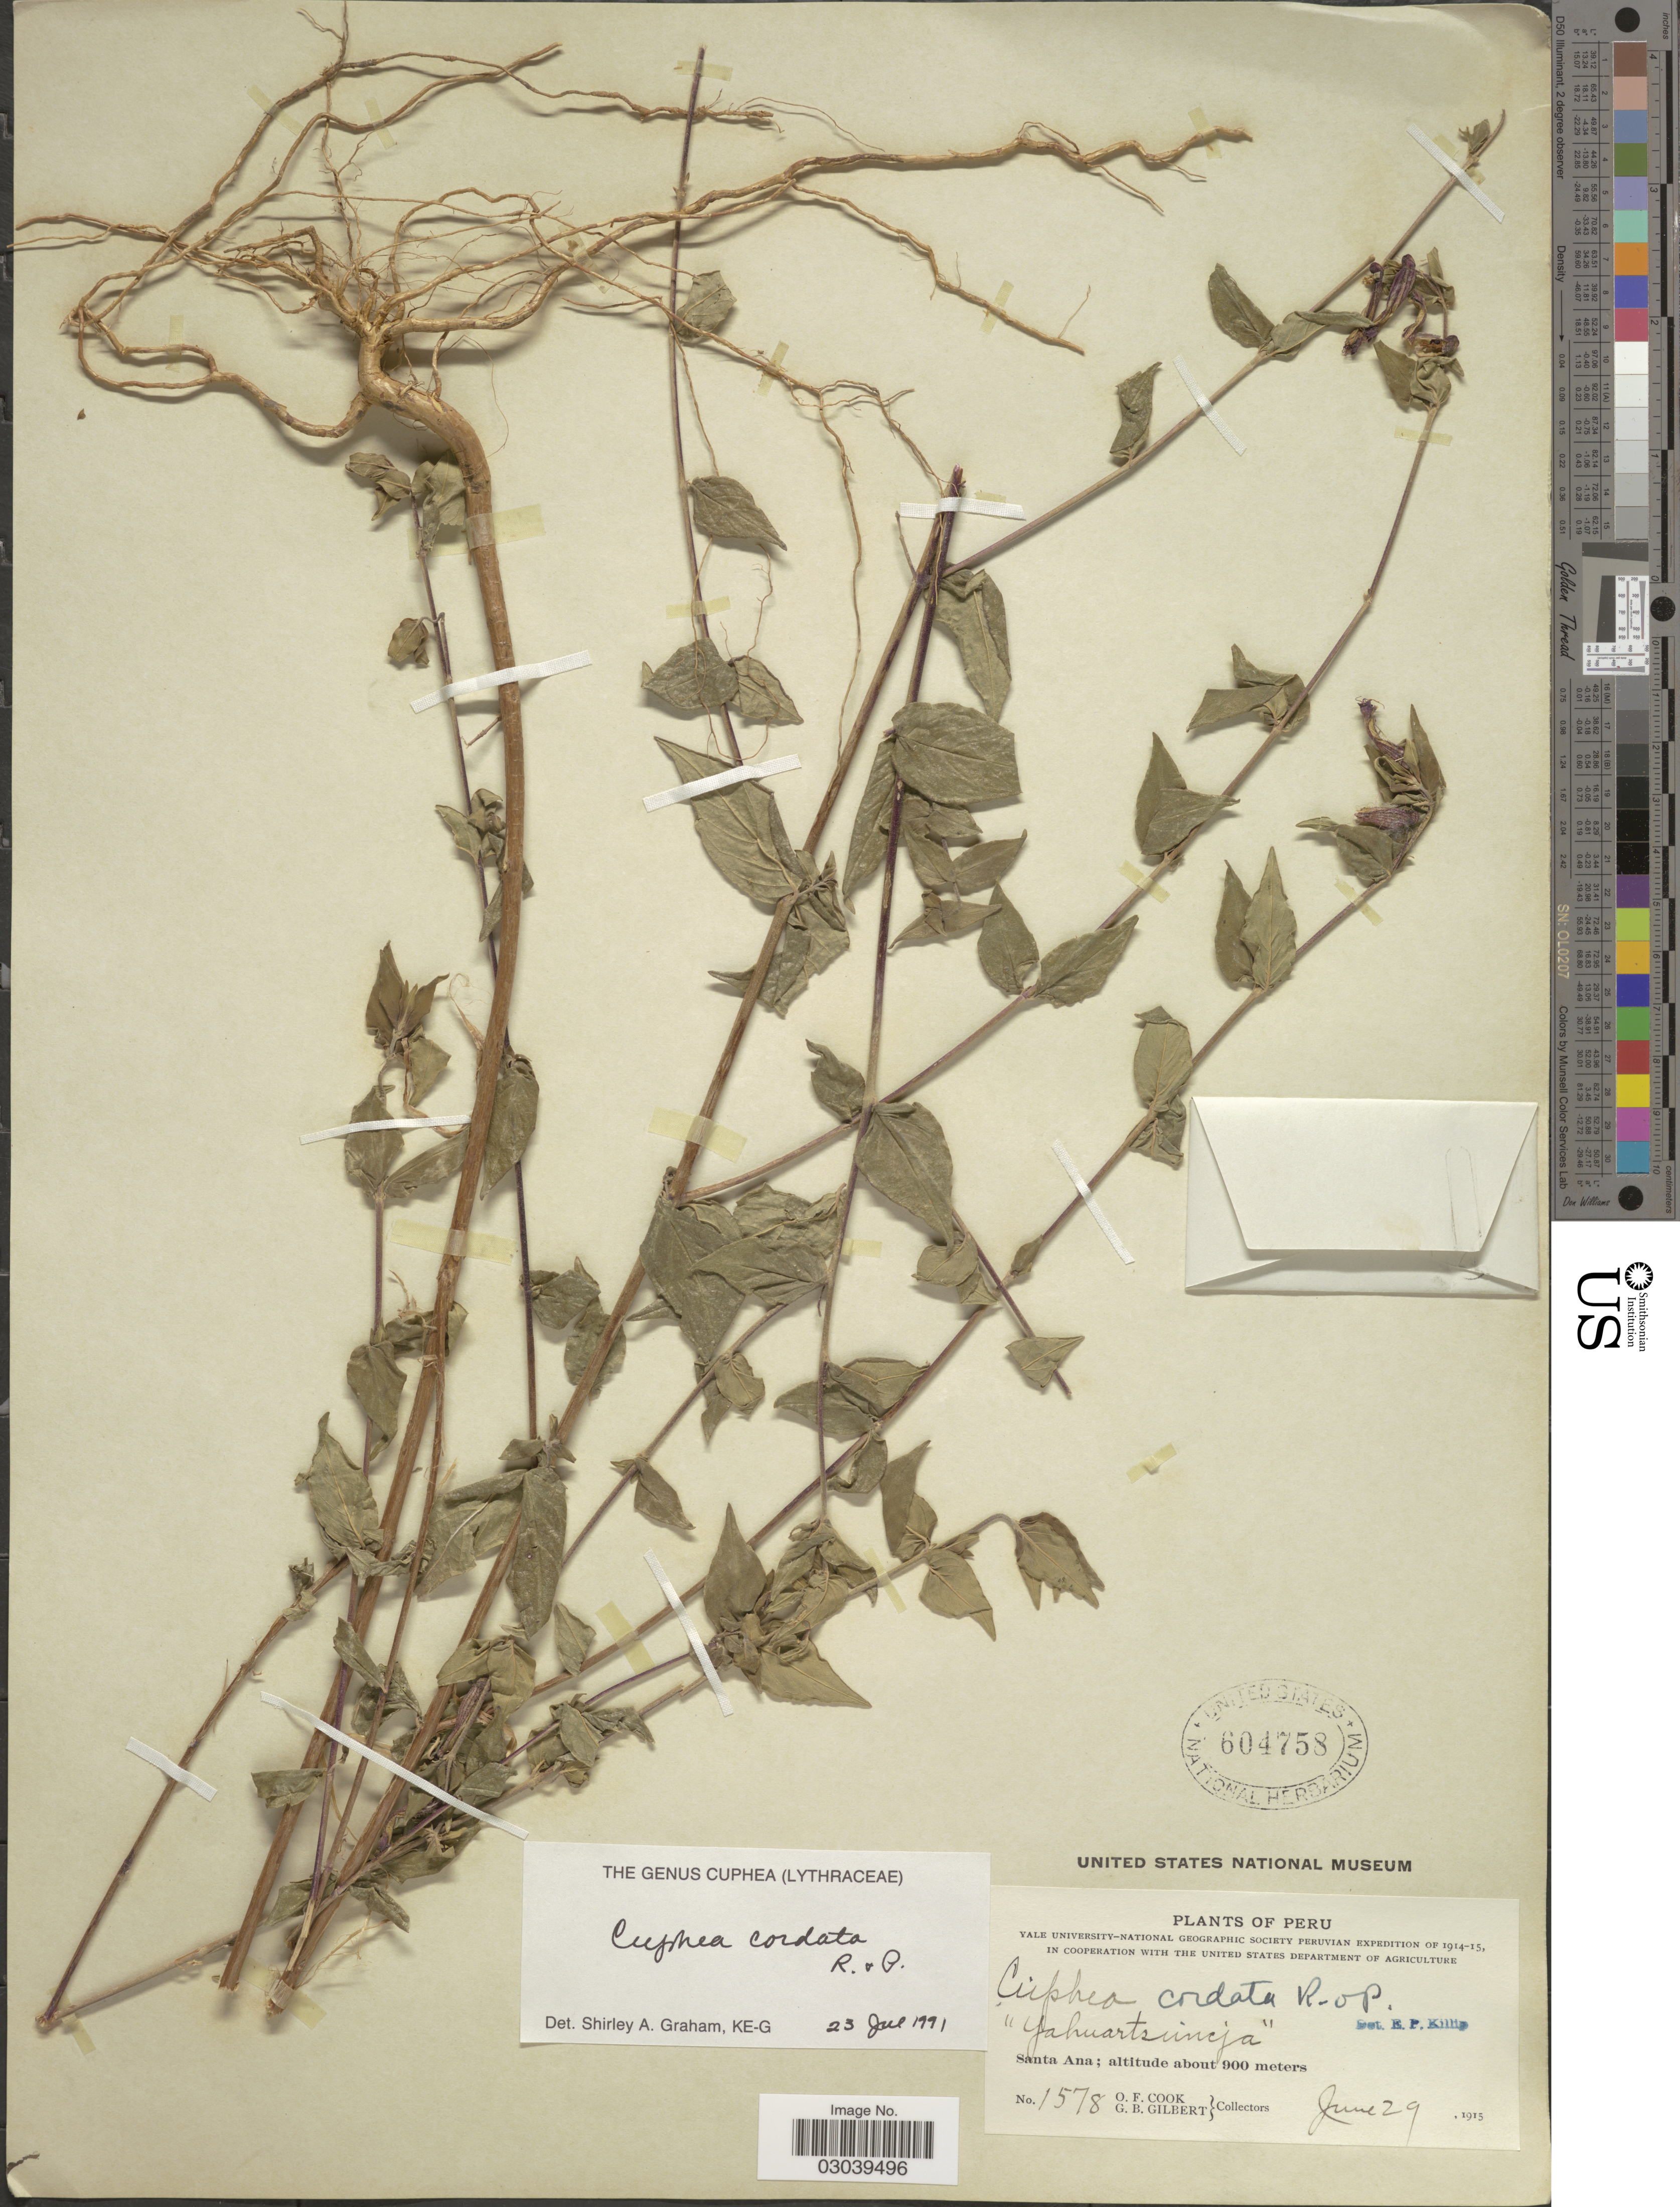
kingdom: Plantae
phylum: Tracheophyta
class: Magnoliopsida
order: Myrtales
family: Lythraceae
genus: Cuphea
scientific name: Cuphea cordata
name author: Ruiz & Pav.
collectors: O. F. Cook & G. B. Gilbert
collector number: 1578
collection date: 1915-06-29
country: Peru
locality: Santa Ana.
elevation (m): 900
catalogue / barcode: US 604758